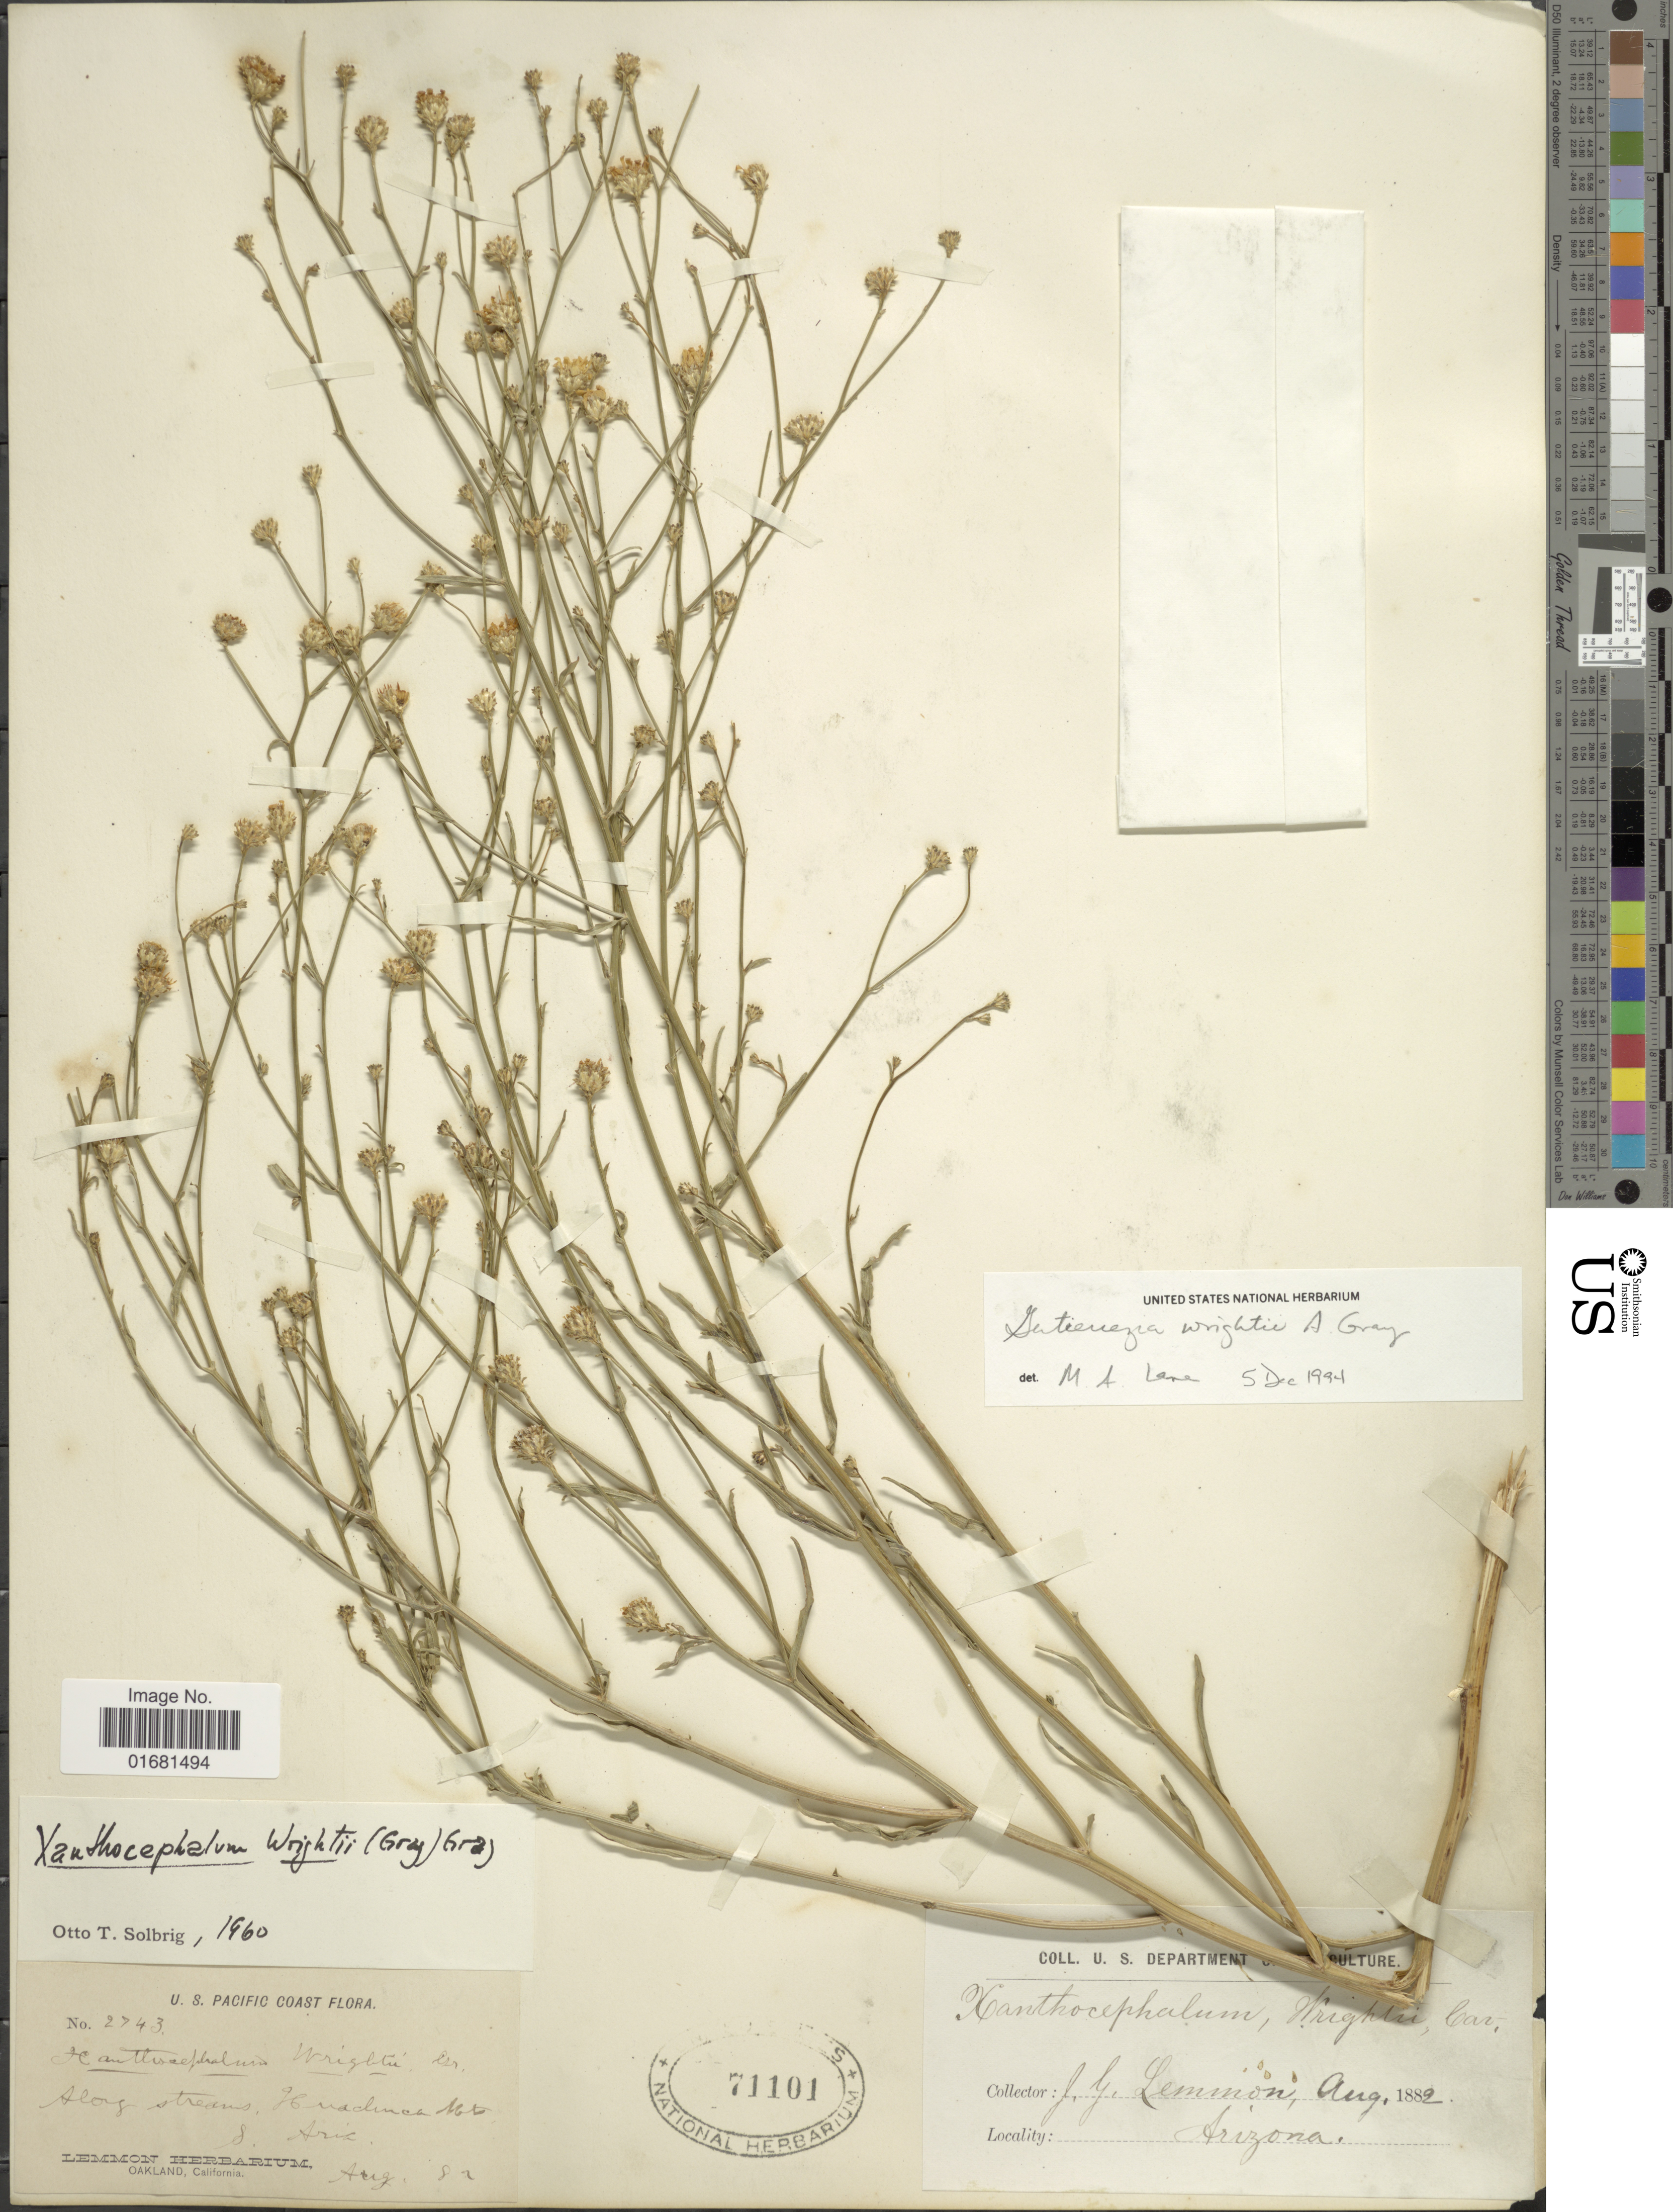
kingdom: Plantae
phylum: Tracheophyta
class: Magnoliopsida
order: Asterales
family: Asteraceae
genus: Gutierrezia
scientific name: Gutierrezia wrightii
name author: A. Gray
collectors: J. Lemmon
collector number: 2743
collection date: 1882-08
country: United States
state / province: Arizona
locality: Along streams, Huachuca Mt. S. Ariz.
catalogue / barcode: US 71101